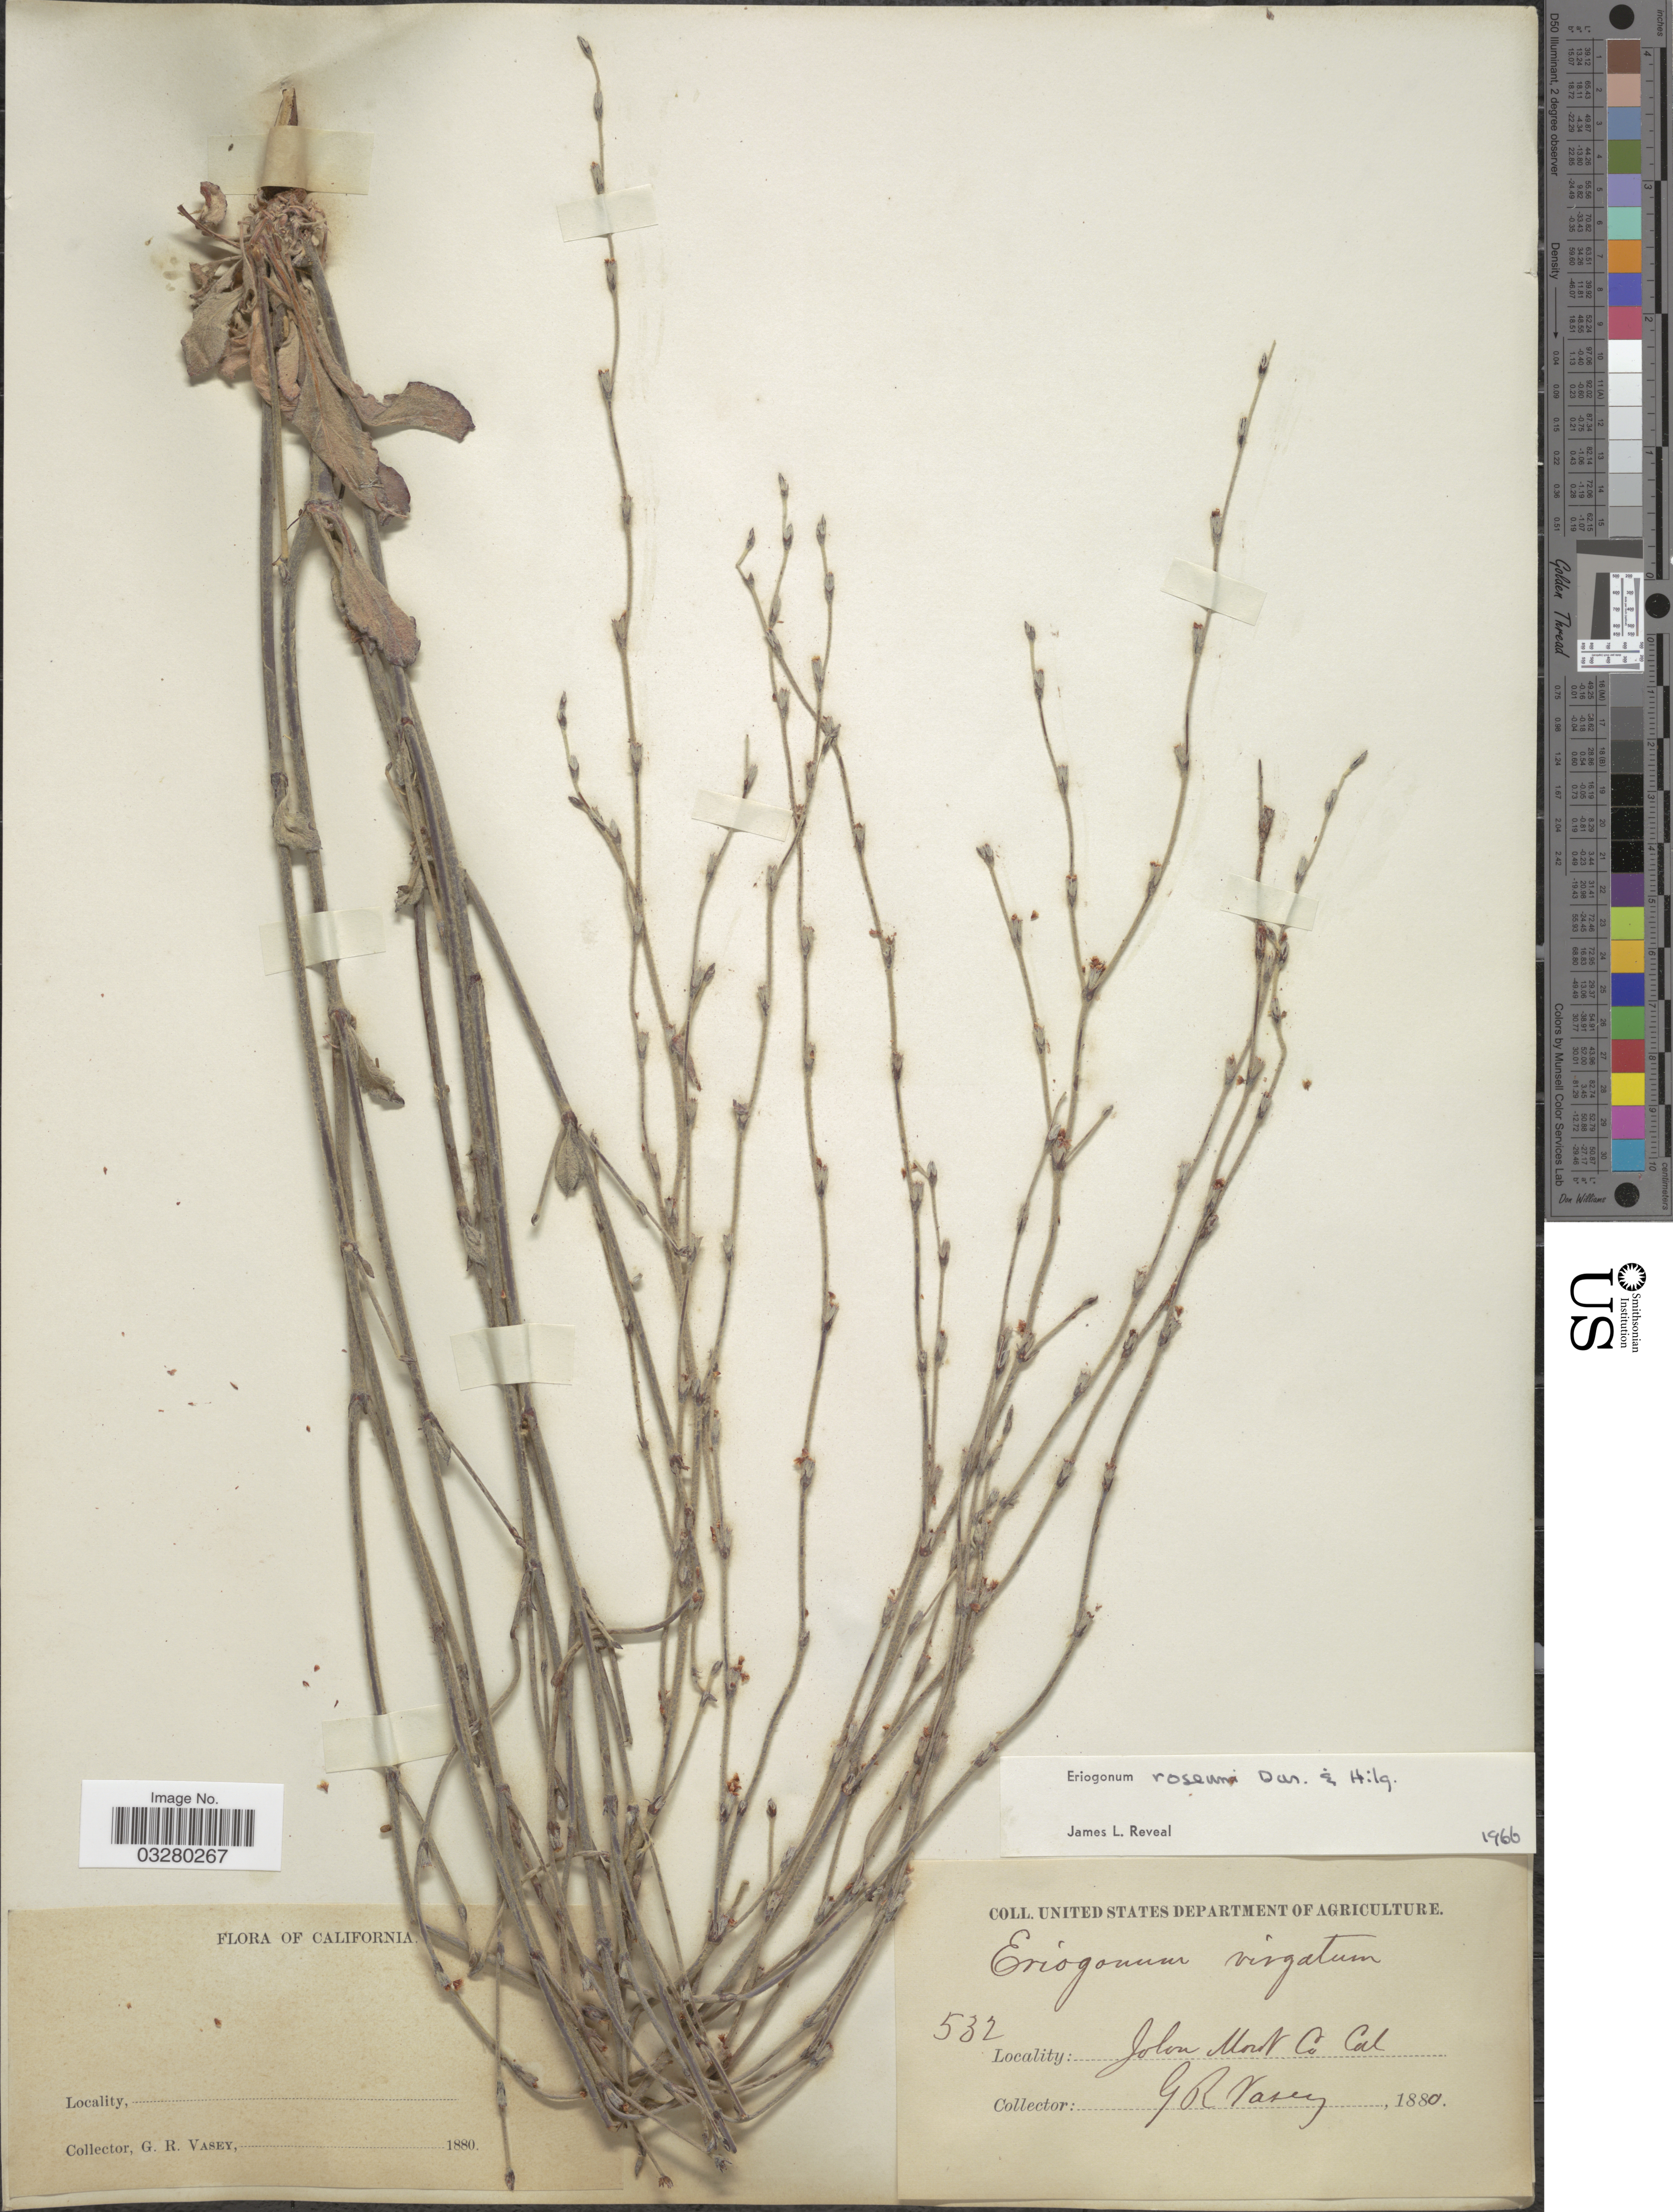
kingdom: Plantae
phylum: Tracheophyta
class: Magnoliopsida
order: Caryophyllales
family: Polygonaceae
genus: Eriogonum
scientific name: Eriogonum roseum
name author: Durand & Hilg.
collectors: G. R. Vasey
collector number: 532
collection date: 1880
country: United States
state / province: California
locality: Jolon Mont Co.